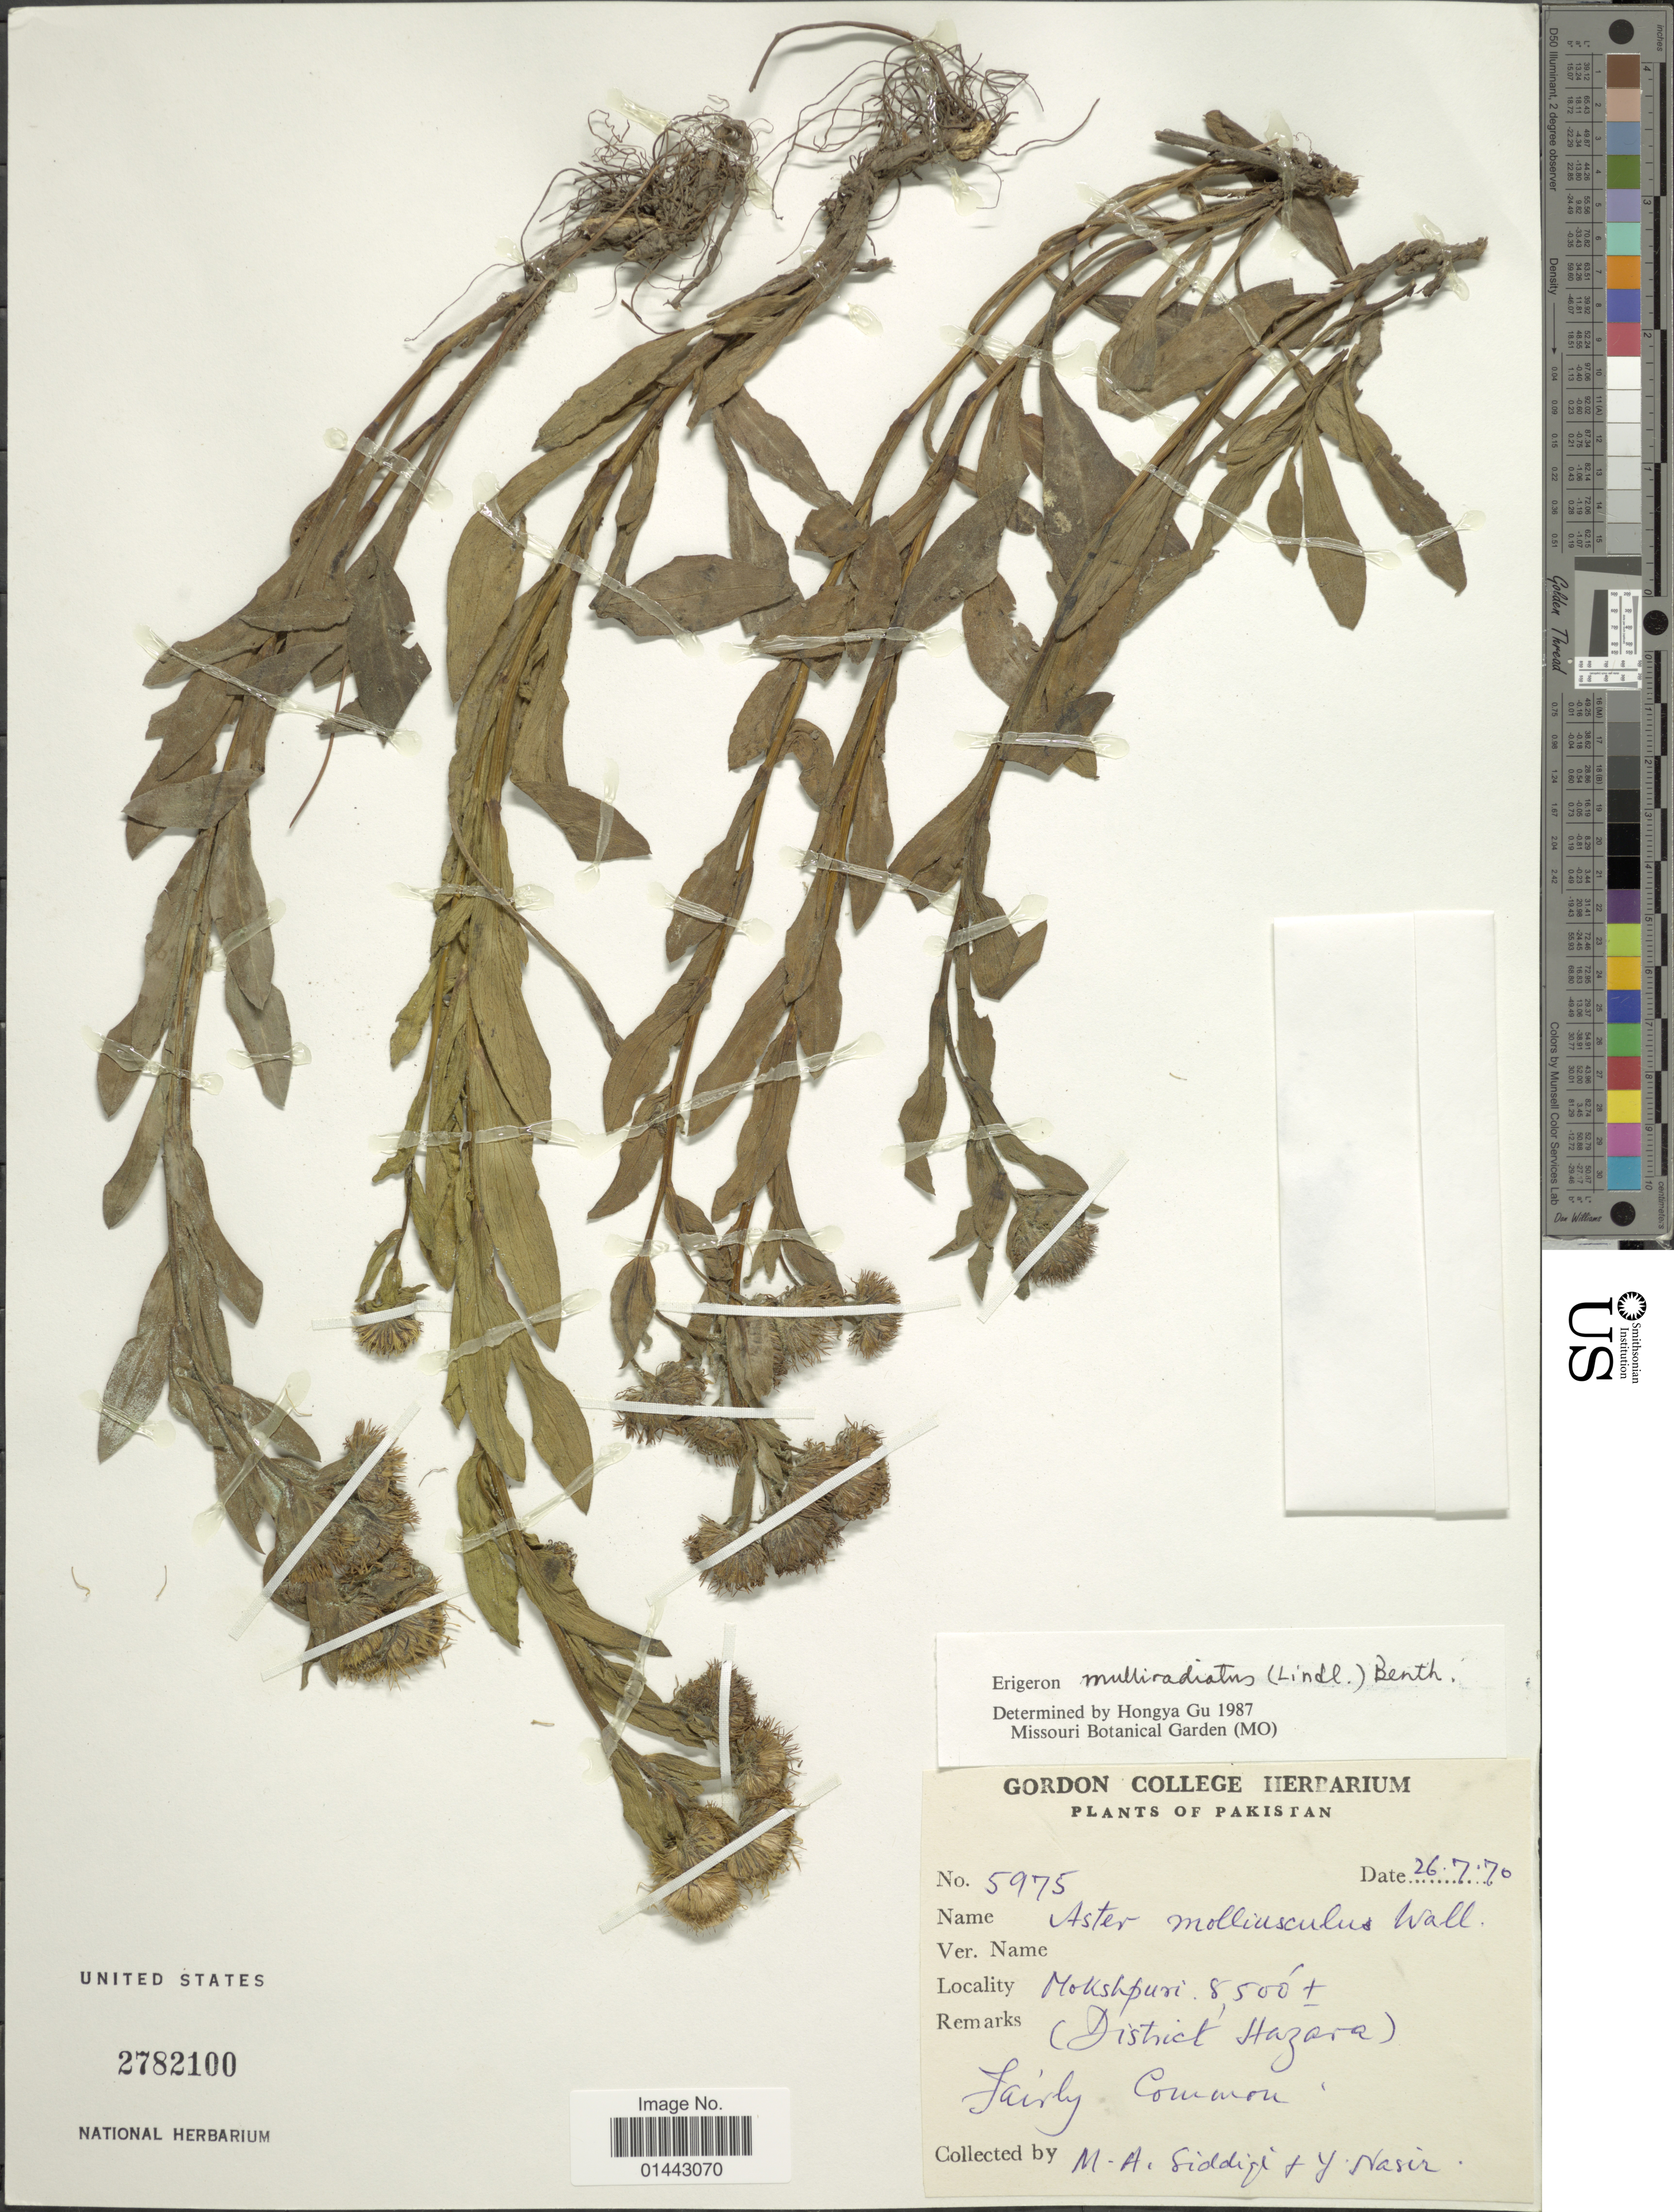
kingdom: Plantae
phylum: Tracheophyta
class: Magnoliopsida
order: Asterales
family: Asteraceae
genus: Erigeron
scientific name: Erigeron multiradiatus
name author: (Lindl. ex DC.) Benth. ex C.B. Clarke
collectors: M. Siddiqi & Y. Nasir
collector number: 5975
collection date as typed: Transcribed d/m/y: 26/7/70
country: Pakistan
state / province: Khyber Pakhtunkhwa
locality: Mokshpuri (District Hazara).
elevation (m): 2591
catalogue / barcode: US 2782100